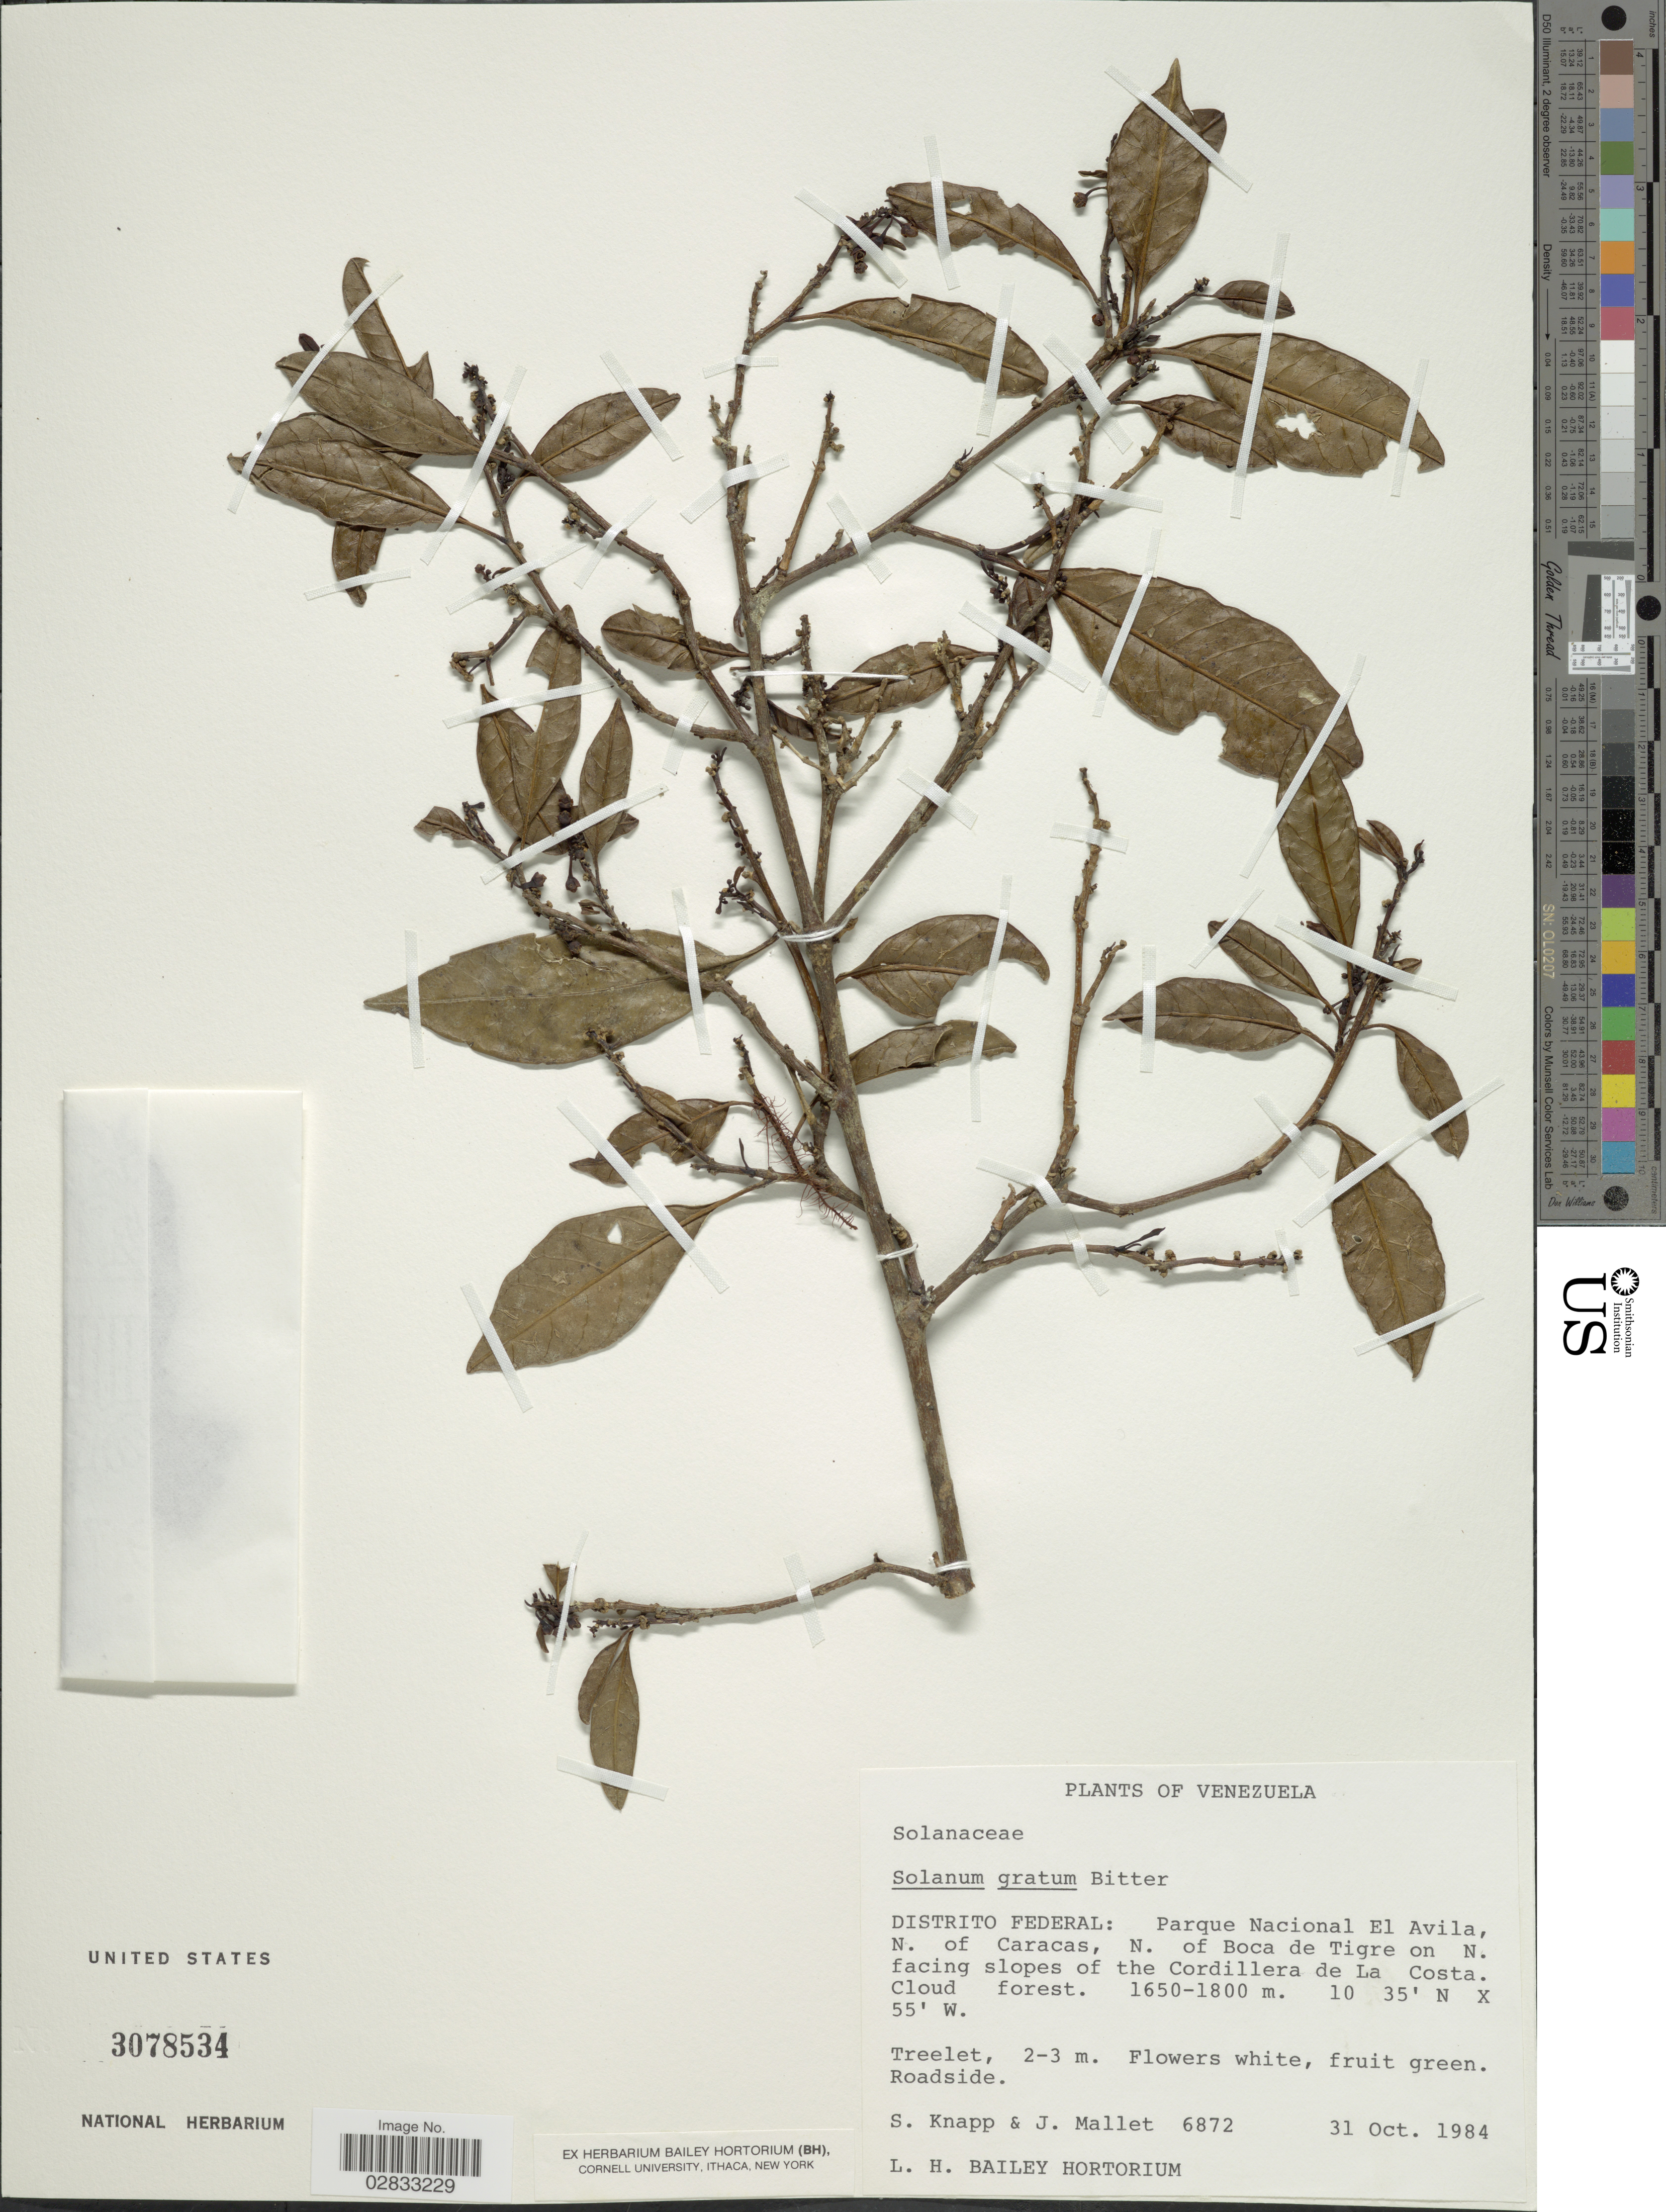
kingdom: Plantae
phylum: Tracheophyta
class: Magnoliopsida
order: Solanales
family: Solanaceae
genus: Solanum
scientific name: Solanum gratum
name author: Bitter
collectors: S. Knapp & J. Mallet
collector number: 6872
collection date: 1984-10-31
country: Venezuela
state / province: Miranda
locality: Distrito Federal: Parque Nacional El Avila, N. of Caracas, N. of Boca de Tigre on N. facing slopes of the Cordillera de La Costa.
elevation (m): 1650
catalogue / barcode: US 3078534